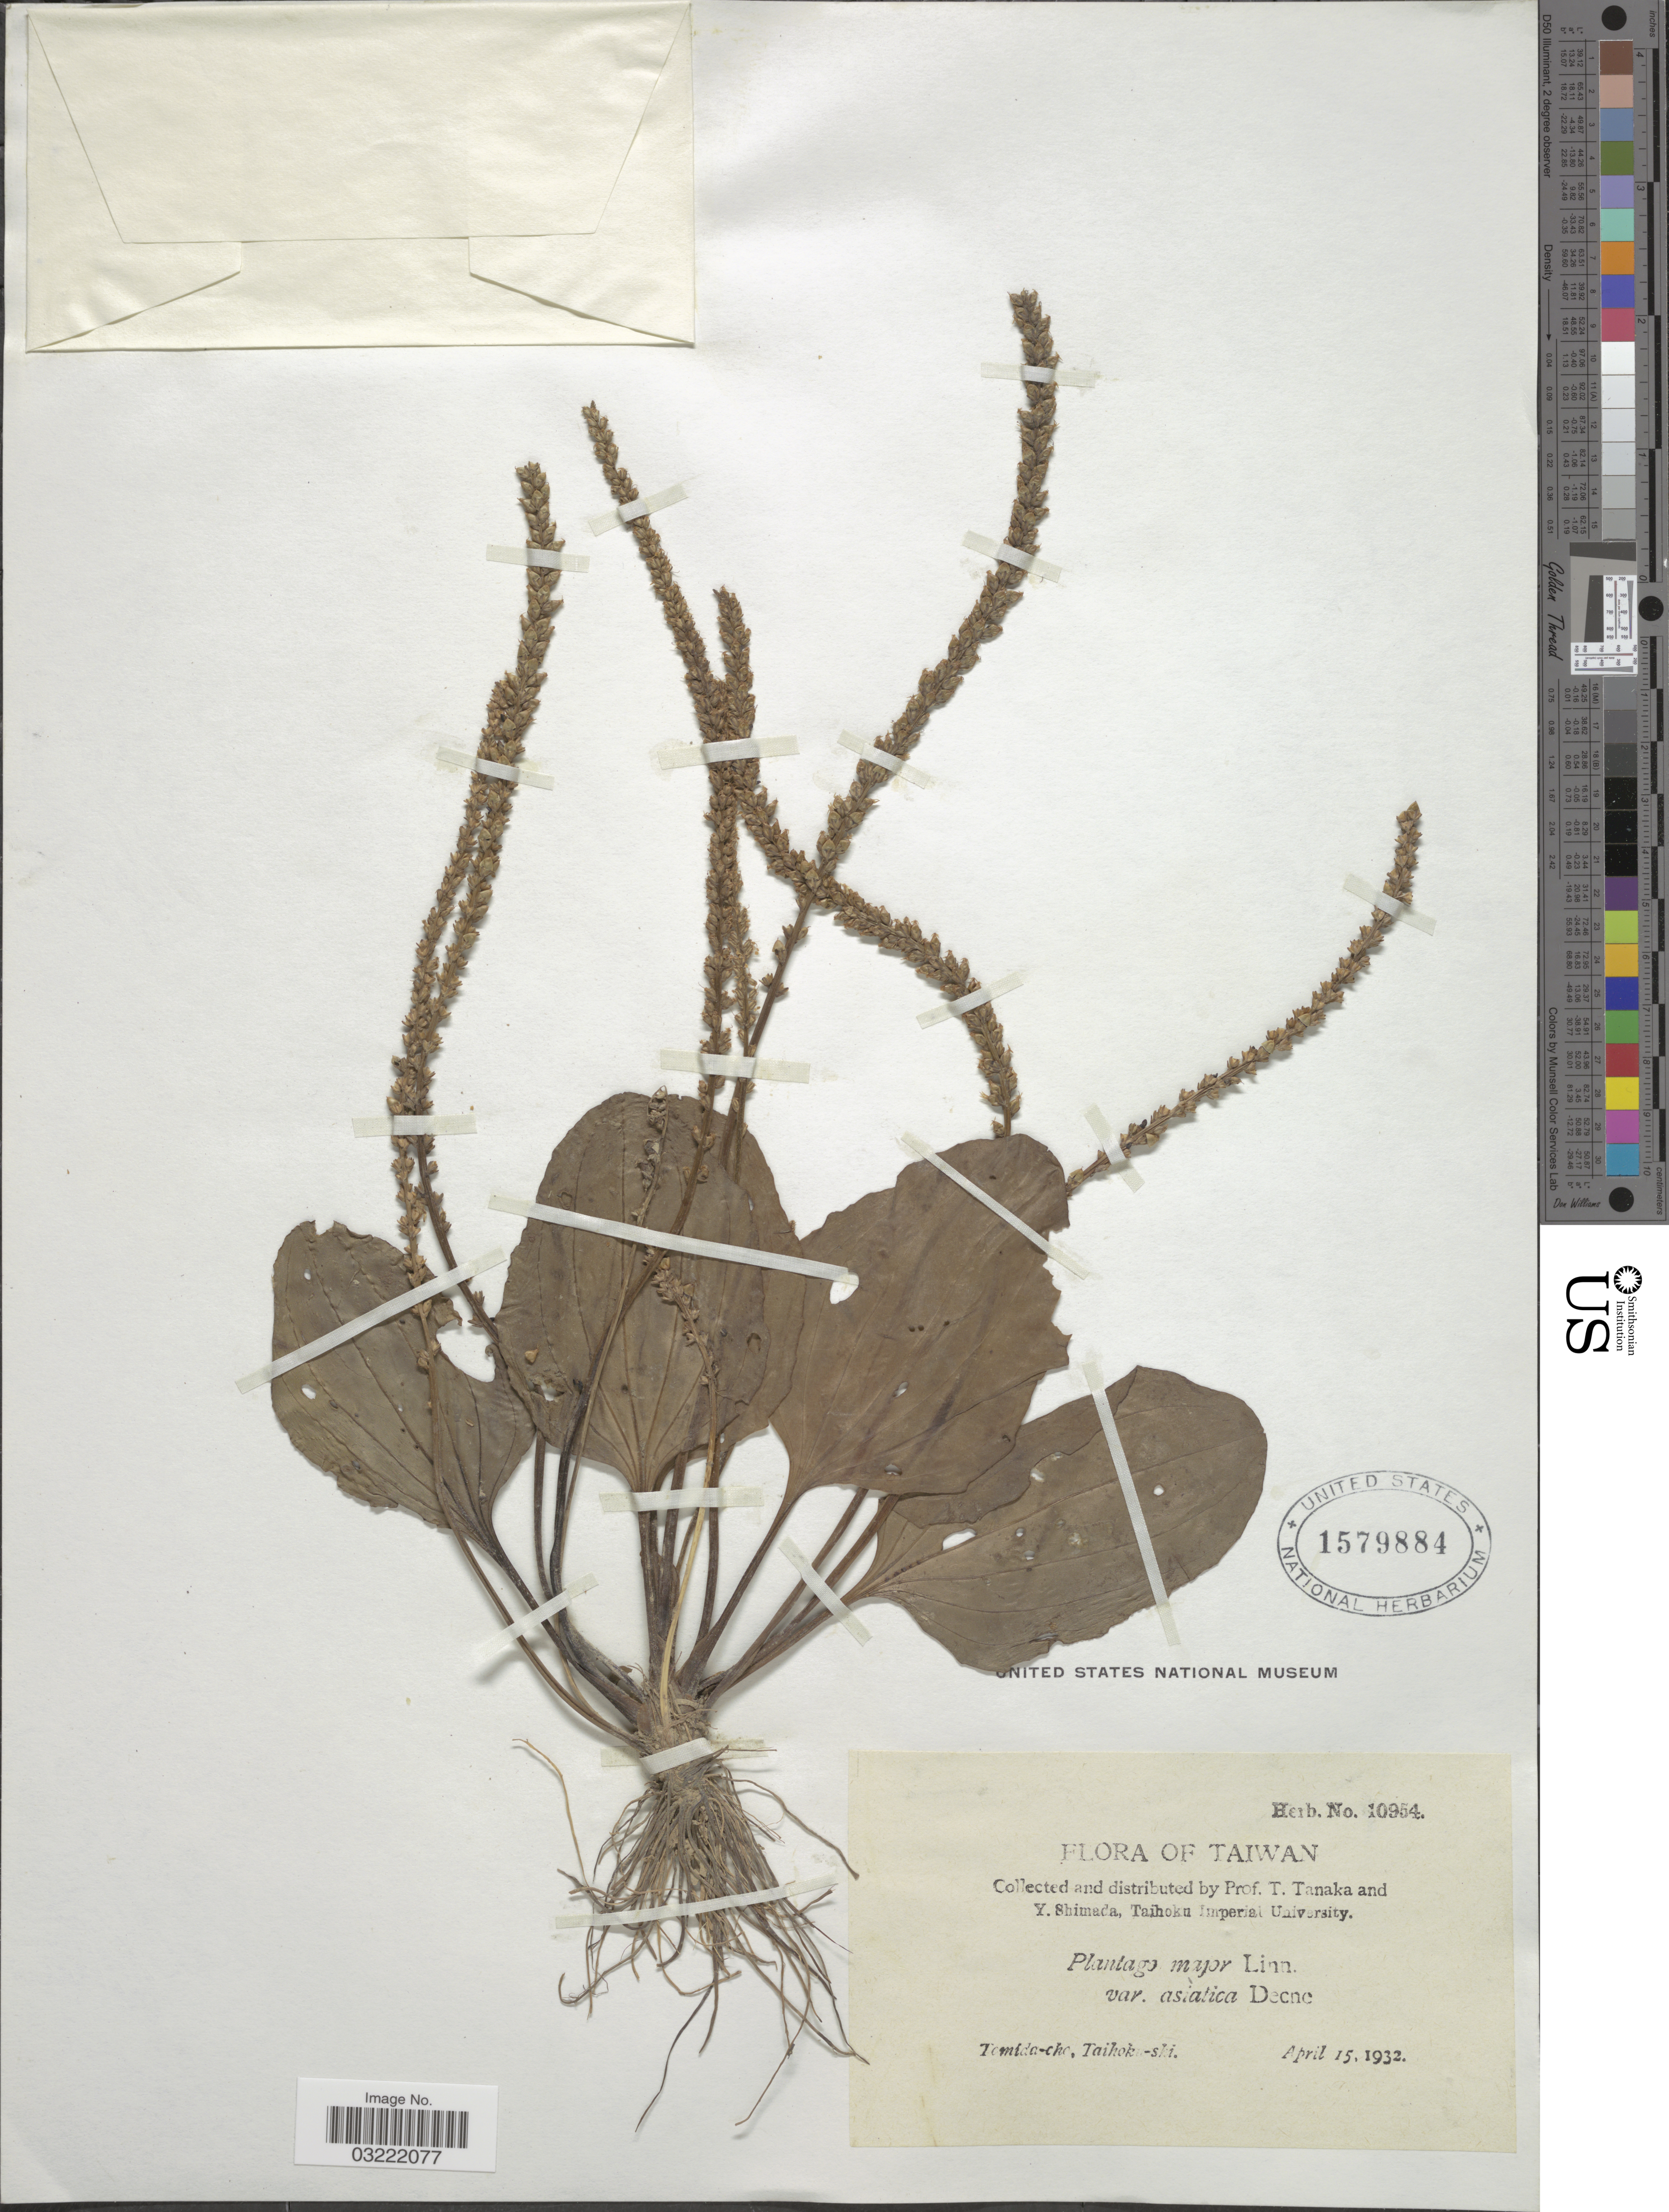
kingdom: Plantae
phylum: Tracheophyta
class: Magnoliopsida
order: Lamiales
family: Plantaginaceae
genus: Plantago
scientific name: Plantago asiatica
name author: L.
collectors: T. Tanaka & Y. Shimada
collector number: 10954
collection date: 1932-04-15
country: Taiwan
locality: Tomida-cho, Taihoku-shi.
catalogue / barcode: US 1579884